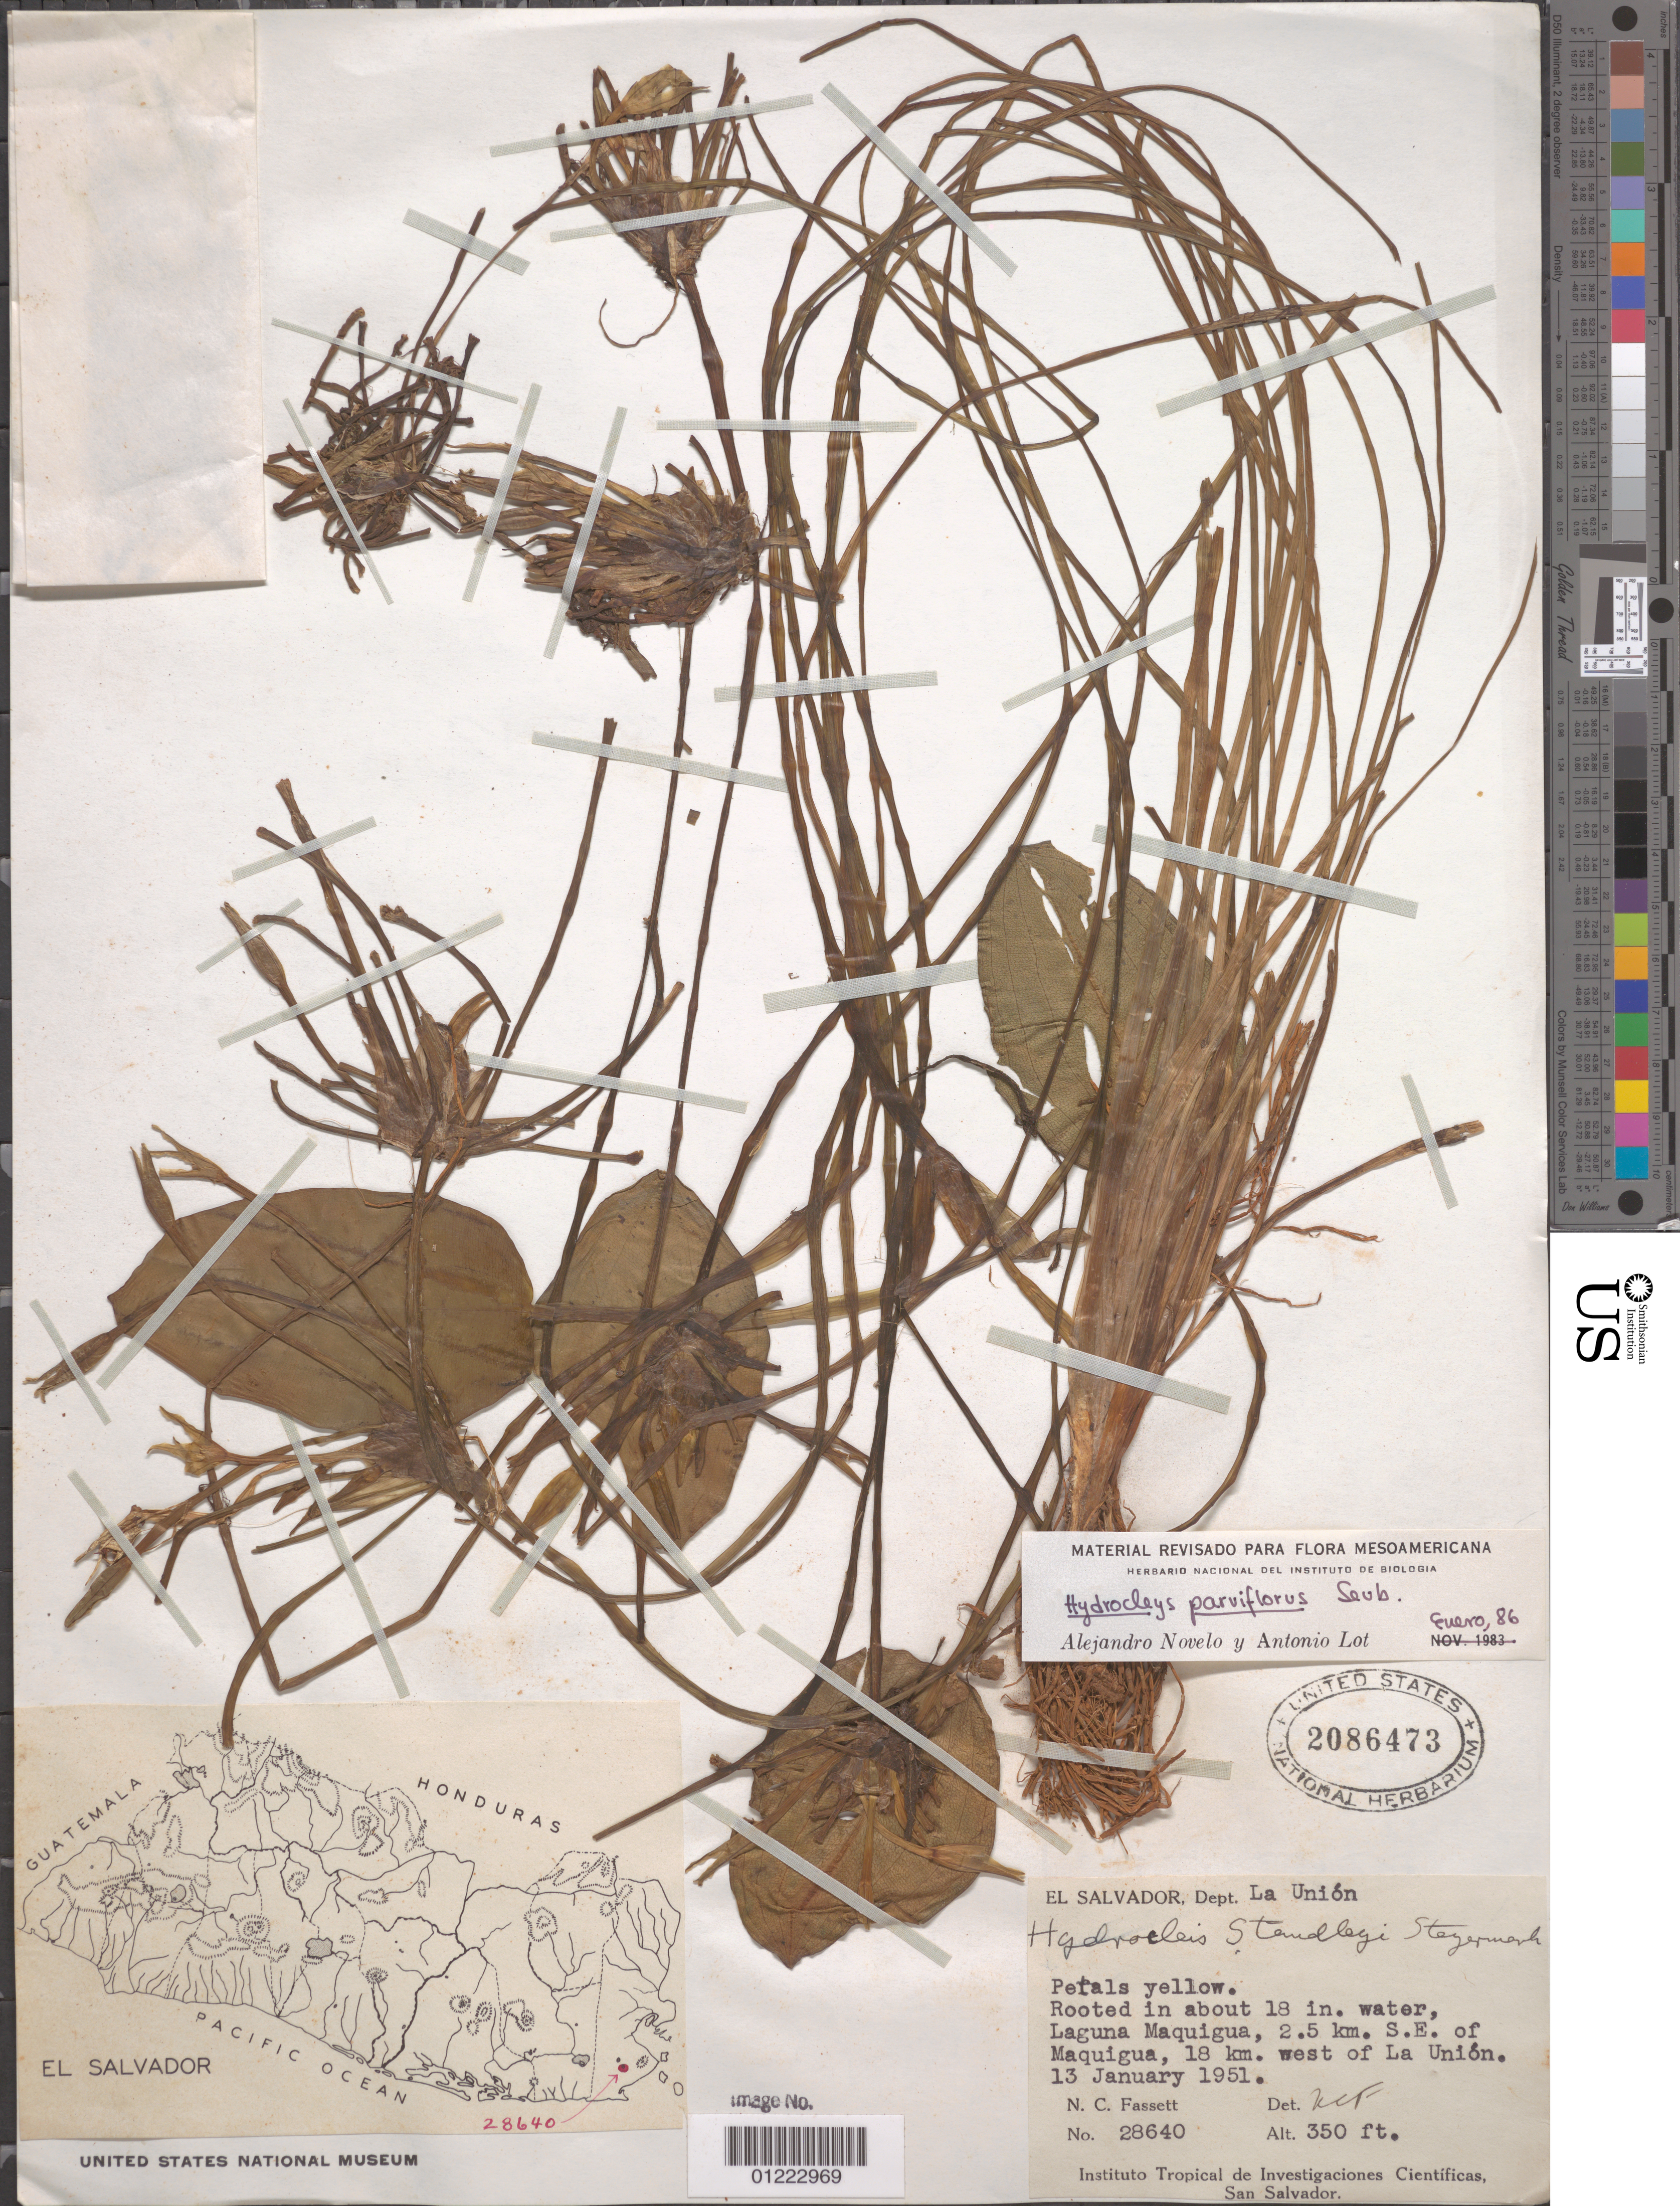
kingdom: Plantae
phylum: Tracheophyta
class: Liliopsida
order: Alismatales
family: Alismataceae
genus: Hydrocleys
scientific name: Hydrocleys parviflora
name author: Seub.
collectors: N. C. Fassett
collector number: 28640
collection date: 1951-01-13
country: El Salvador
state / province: La Union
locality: Laguna Maqulgüa, 2.5 km, S.E. of Maquigua, 18 km. west of La Union.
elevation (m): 107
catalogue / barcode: US 2086473